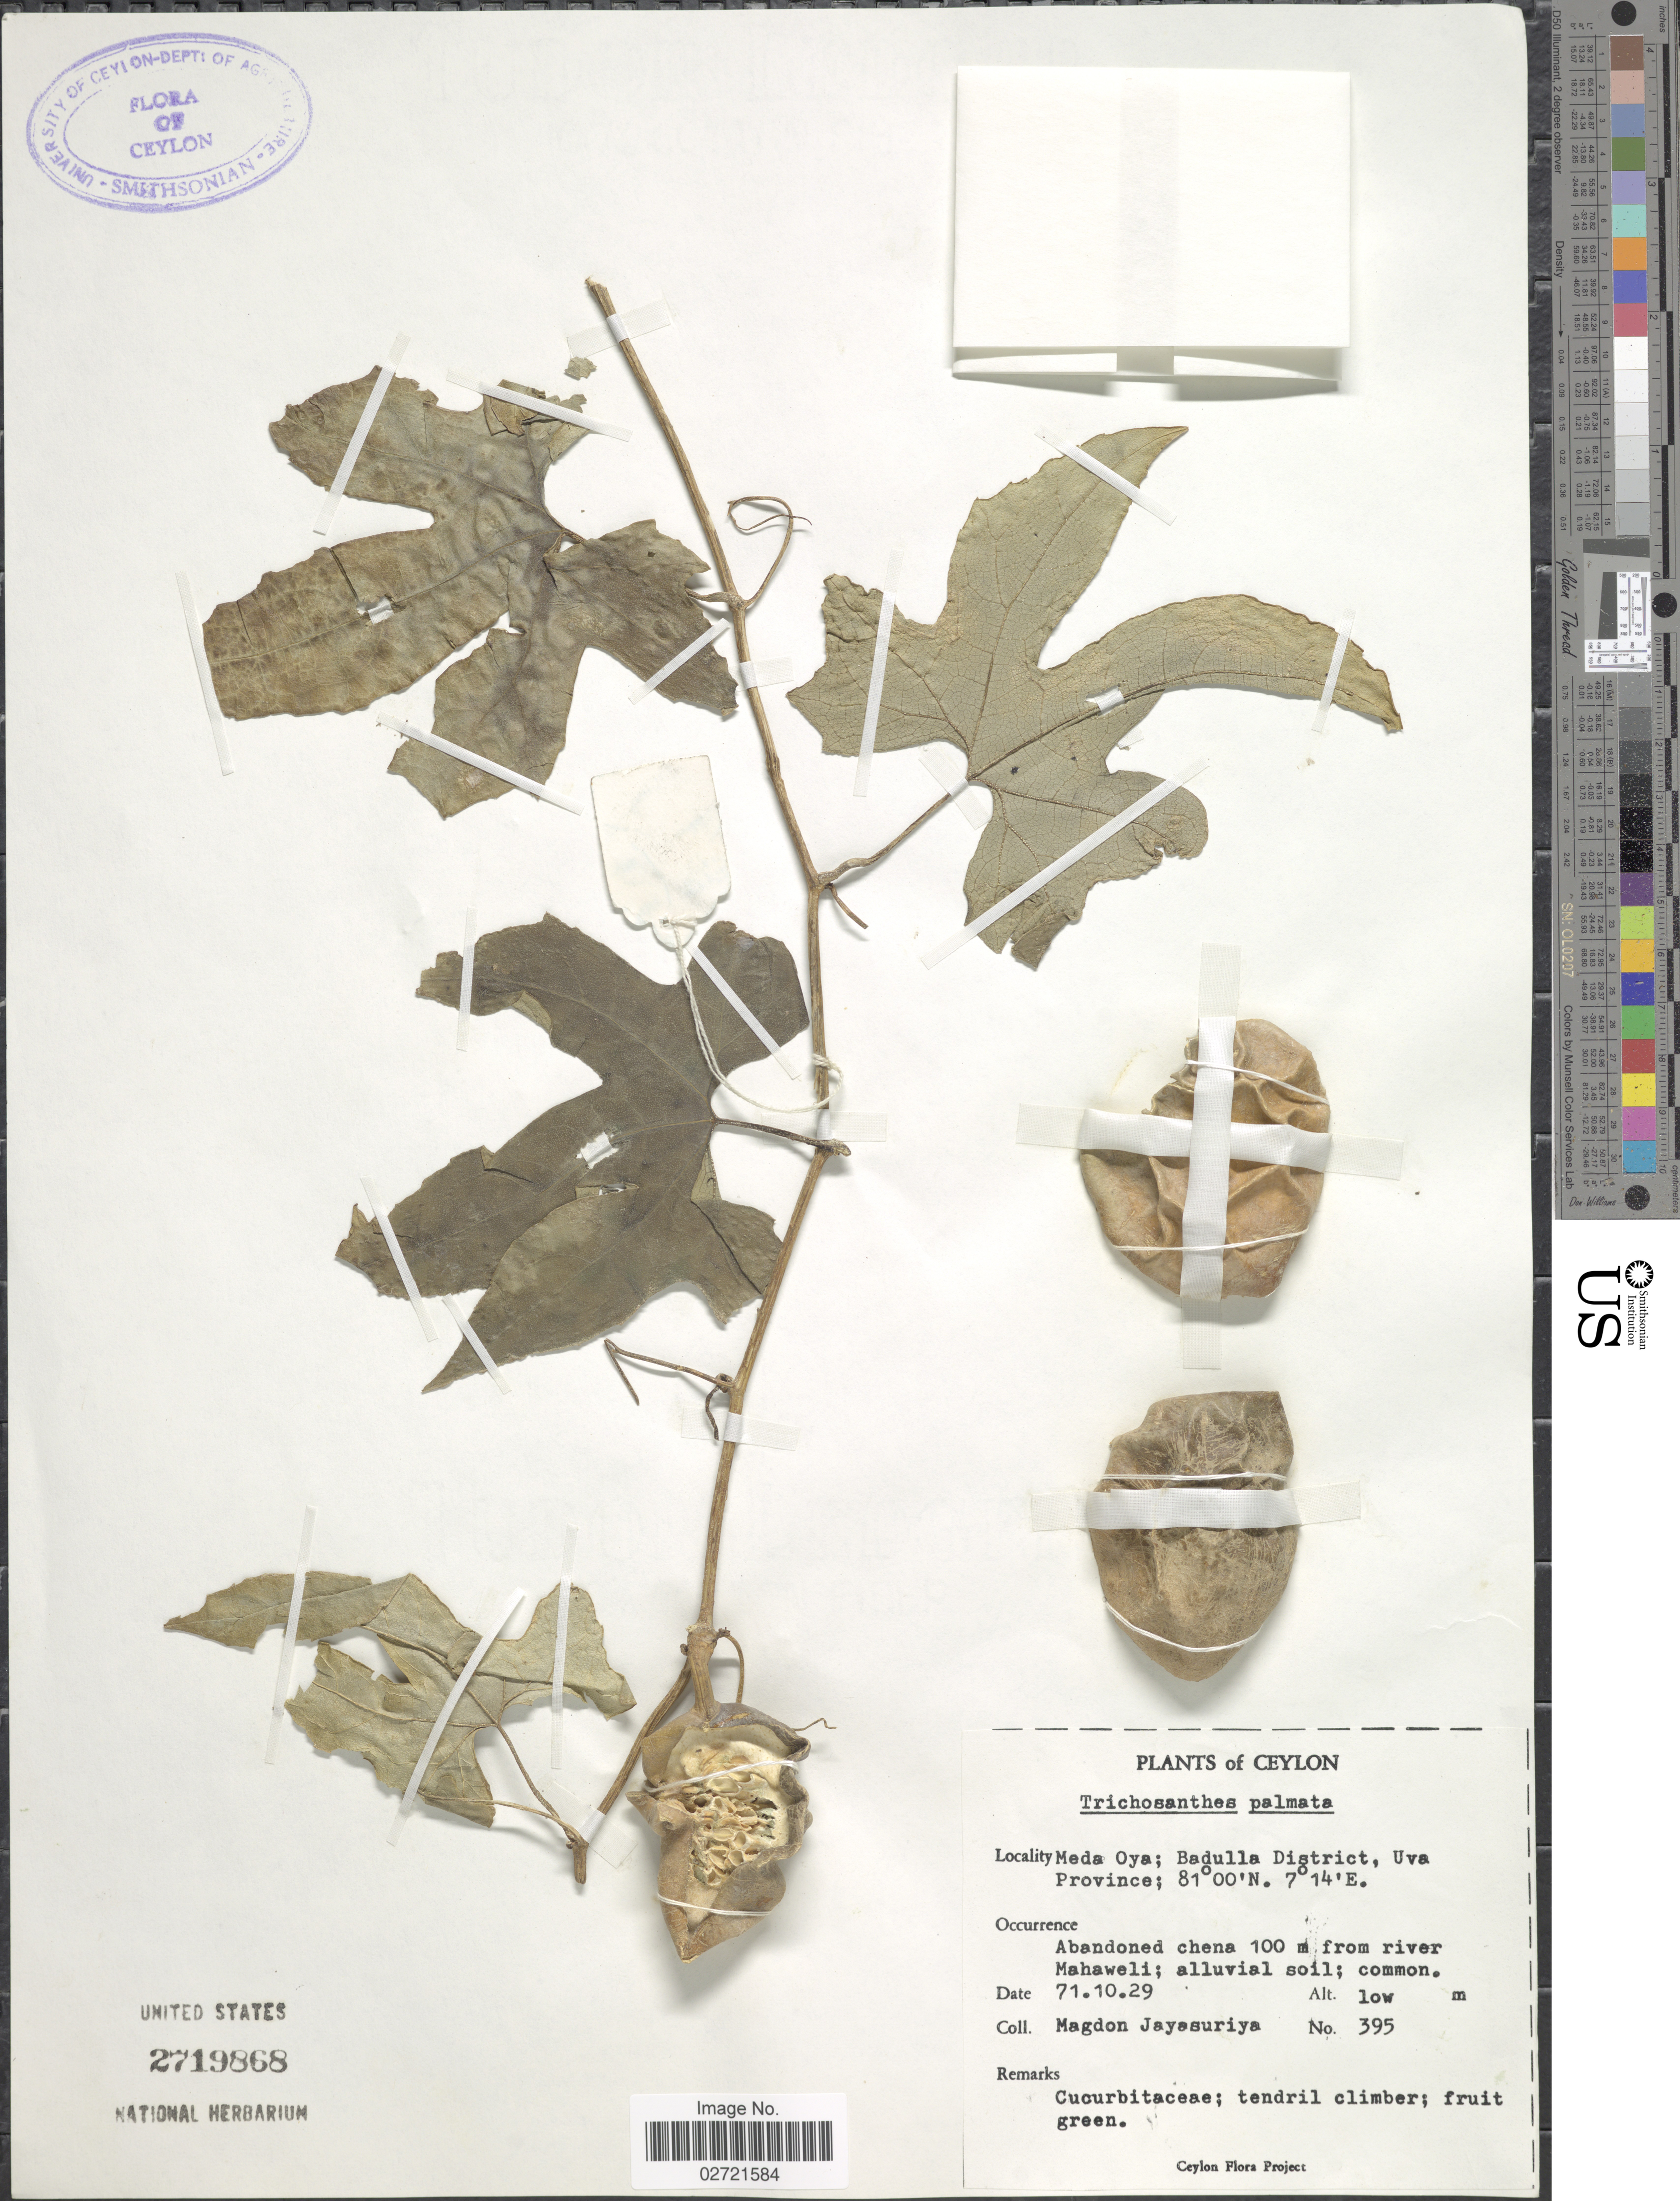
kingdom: Plantae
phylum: Tracheophyta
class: Magnoliopsida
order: Cucurbitales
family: Cucurbitaceae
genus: Trichosanthes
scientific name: Trichosanthes palmata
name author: L.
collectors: A. H. Jayasuriya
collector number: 395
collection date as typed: Transcribed d/m/y: 29/10/71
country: Sri Lanka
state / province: Uva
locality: Ceylon, Meda Oya; Badulla District, Uva Province, Abandoned chena 100 m from river Mahaweli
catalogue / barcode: US 2719868